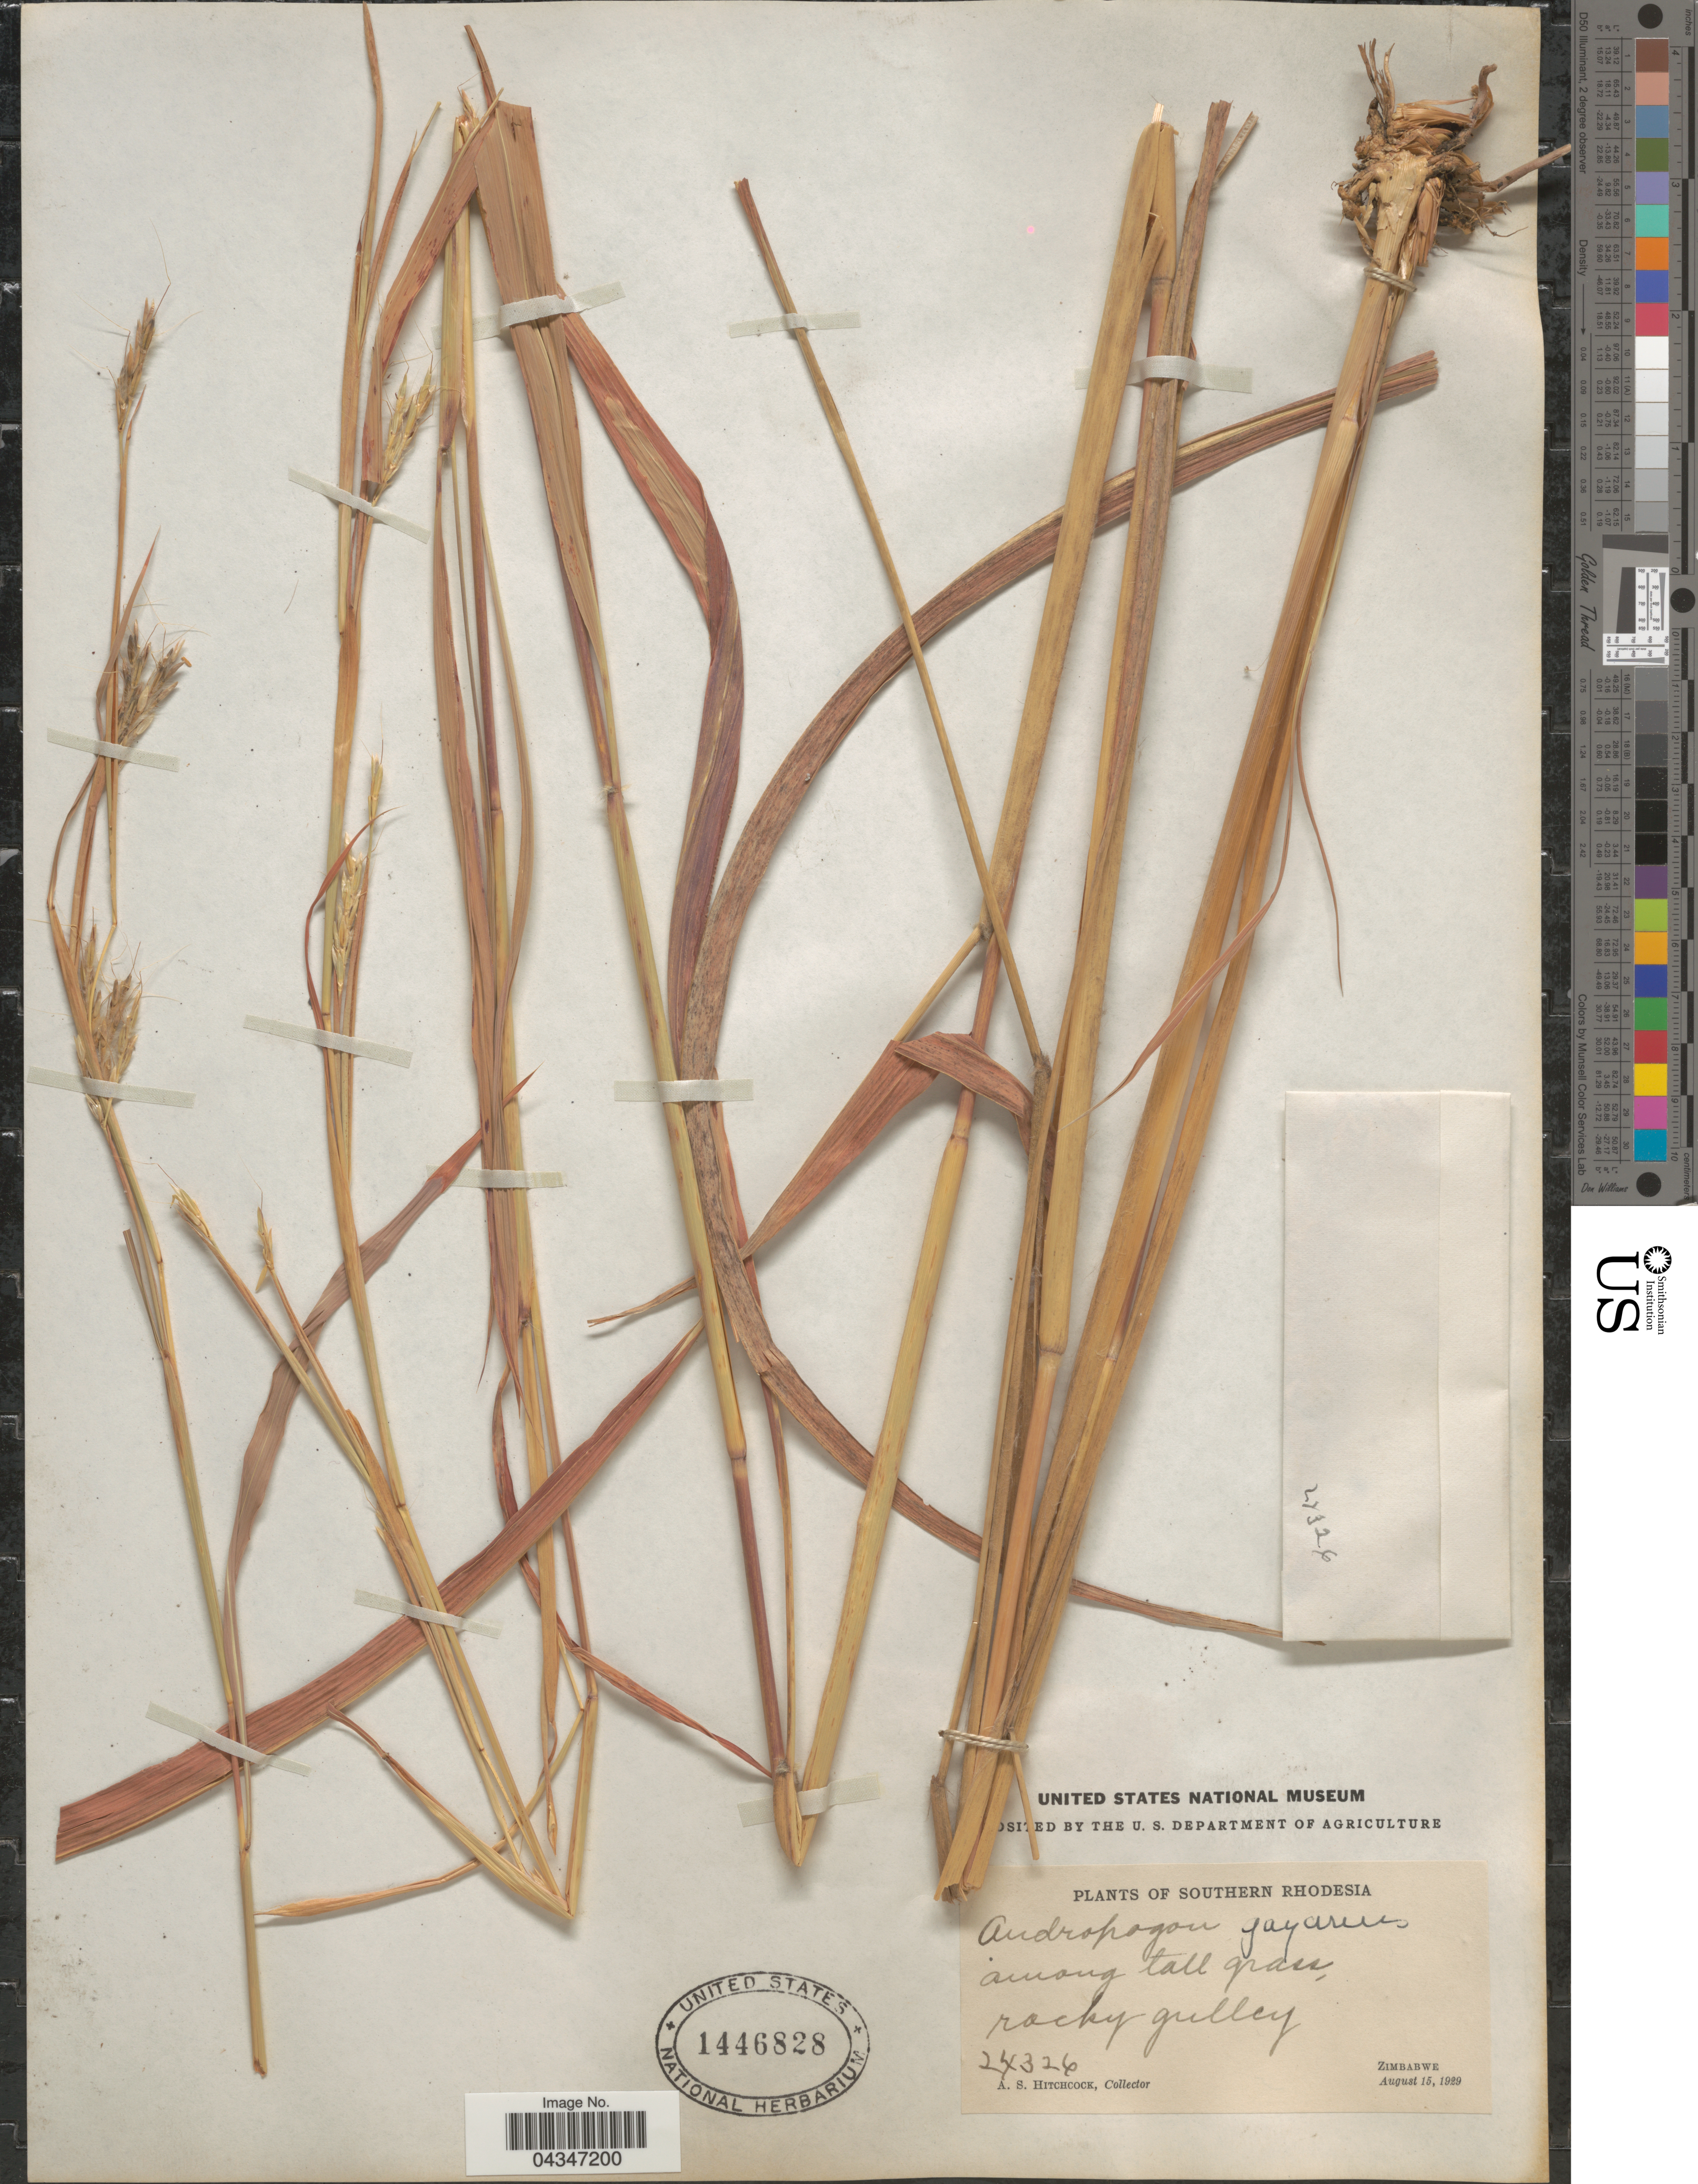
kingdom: Plantae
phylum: Tracheophyta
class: Liliopsida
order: Poales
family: Poaceae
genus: Andropogon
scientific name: Andropogon gayanus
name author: Kunth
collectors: A. S. Hitchcock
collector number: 24326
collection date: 1929-08-15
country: Zimbabwe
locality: Southern Rhodesia.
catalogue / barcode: US 1446828